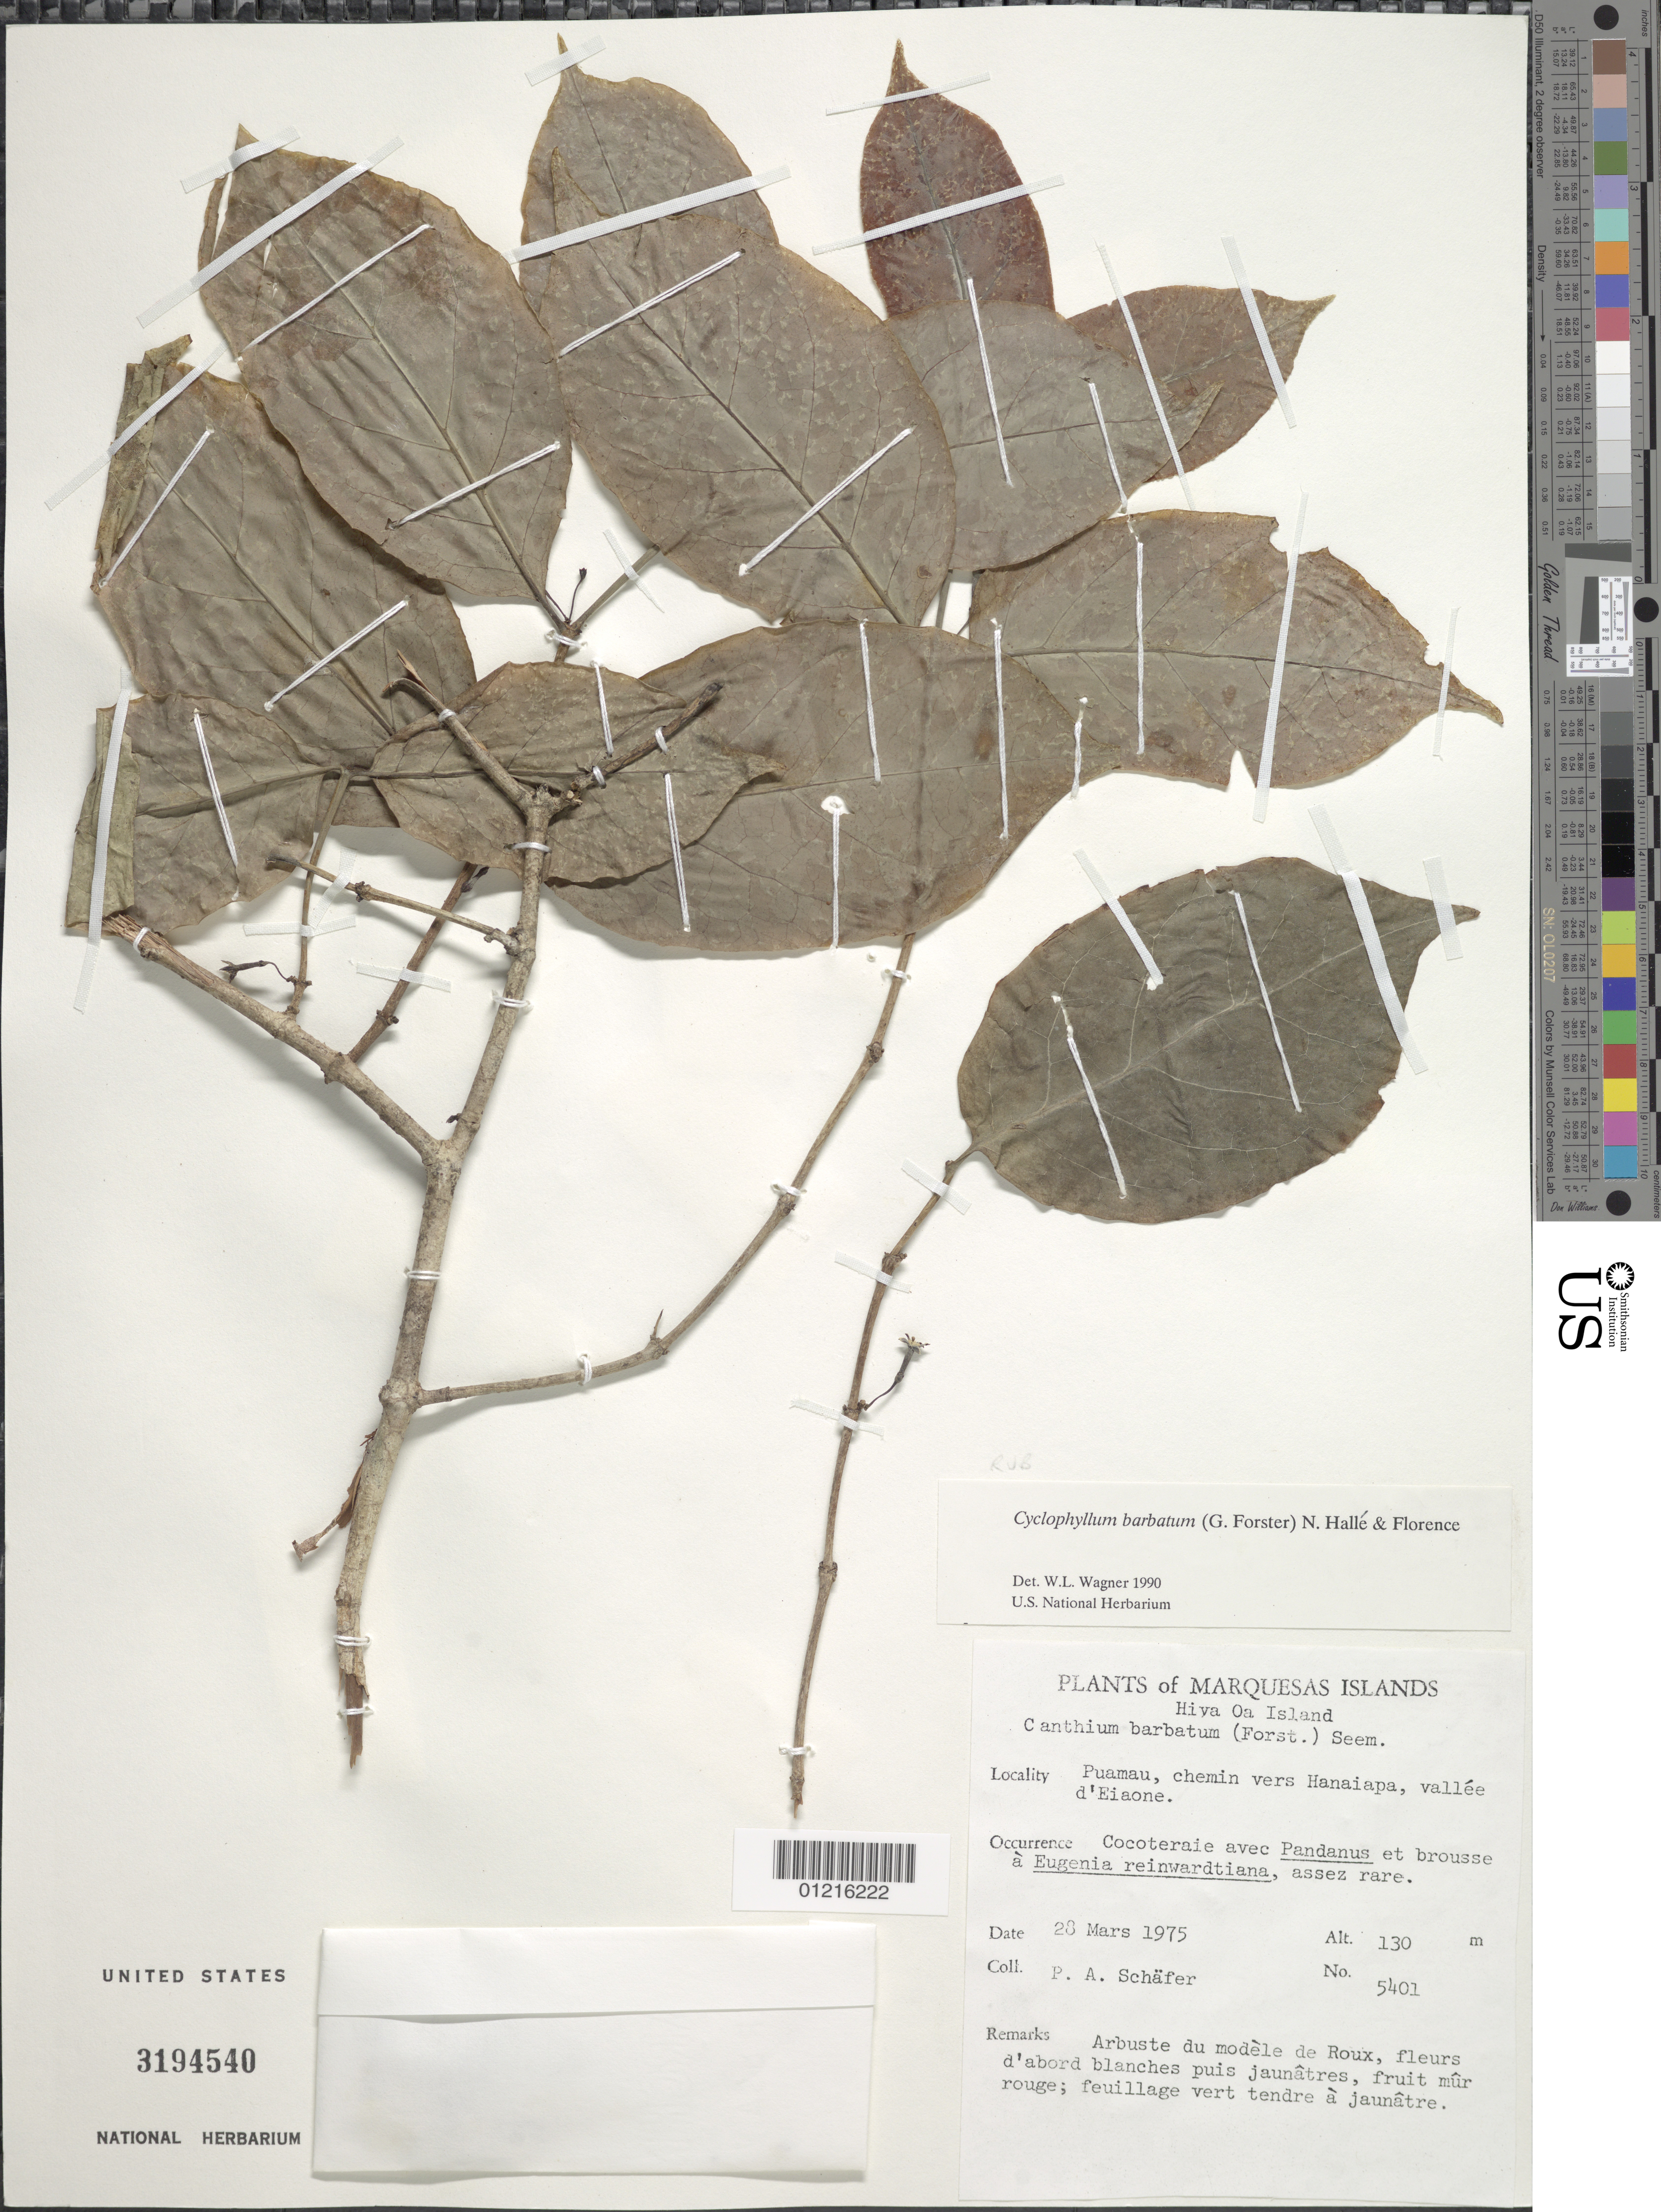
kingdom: Plantae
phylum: Tracheophyta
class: Magnoliopsida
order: Gentianales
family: Rubiaceae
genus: Cyclophyllum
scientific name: Cyclophyllum barbatum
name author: (G. Forst.) N. Hallé & J. Florence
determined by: Wagner, W. L., (BOT), Smithsonian Institution - National Museum of Natural History (UNITED STATES)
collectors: P. A. Schäfer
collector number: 5401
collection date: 1975-03-28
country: French Polynesia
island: Hiva Oa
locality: Puamau, chemin vers Hanaiapa, vallée d'Eiaone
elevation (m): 130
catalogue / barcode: US 3194540